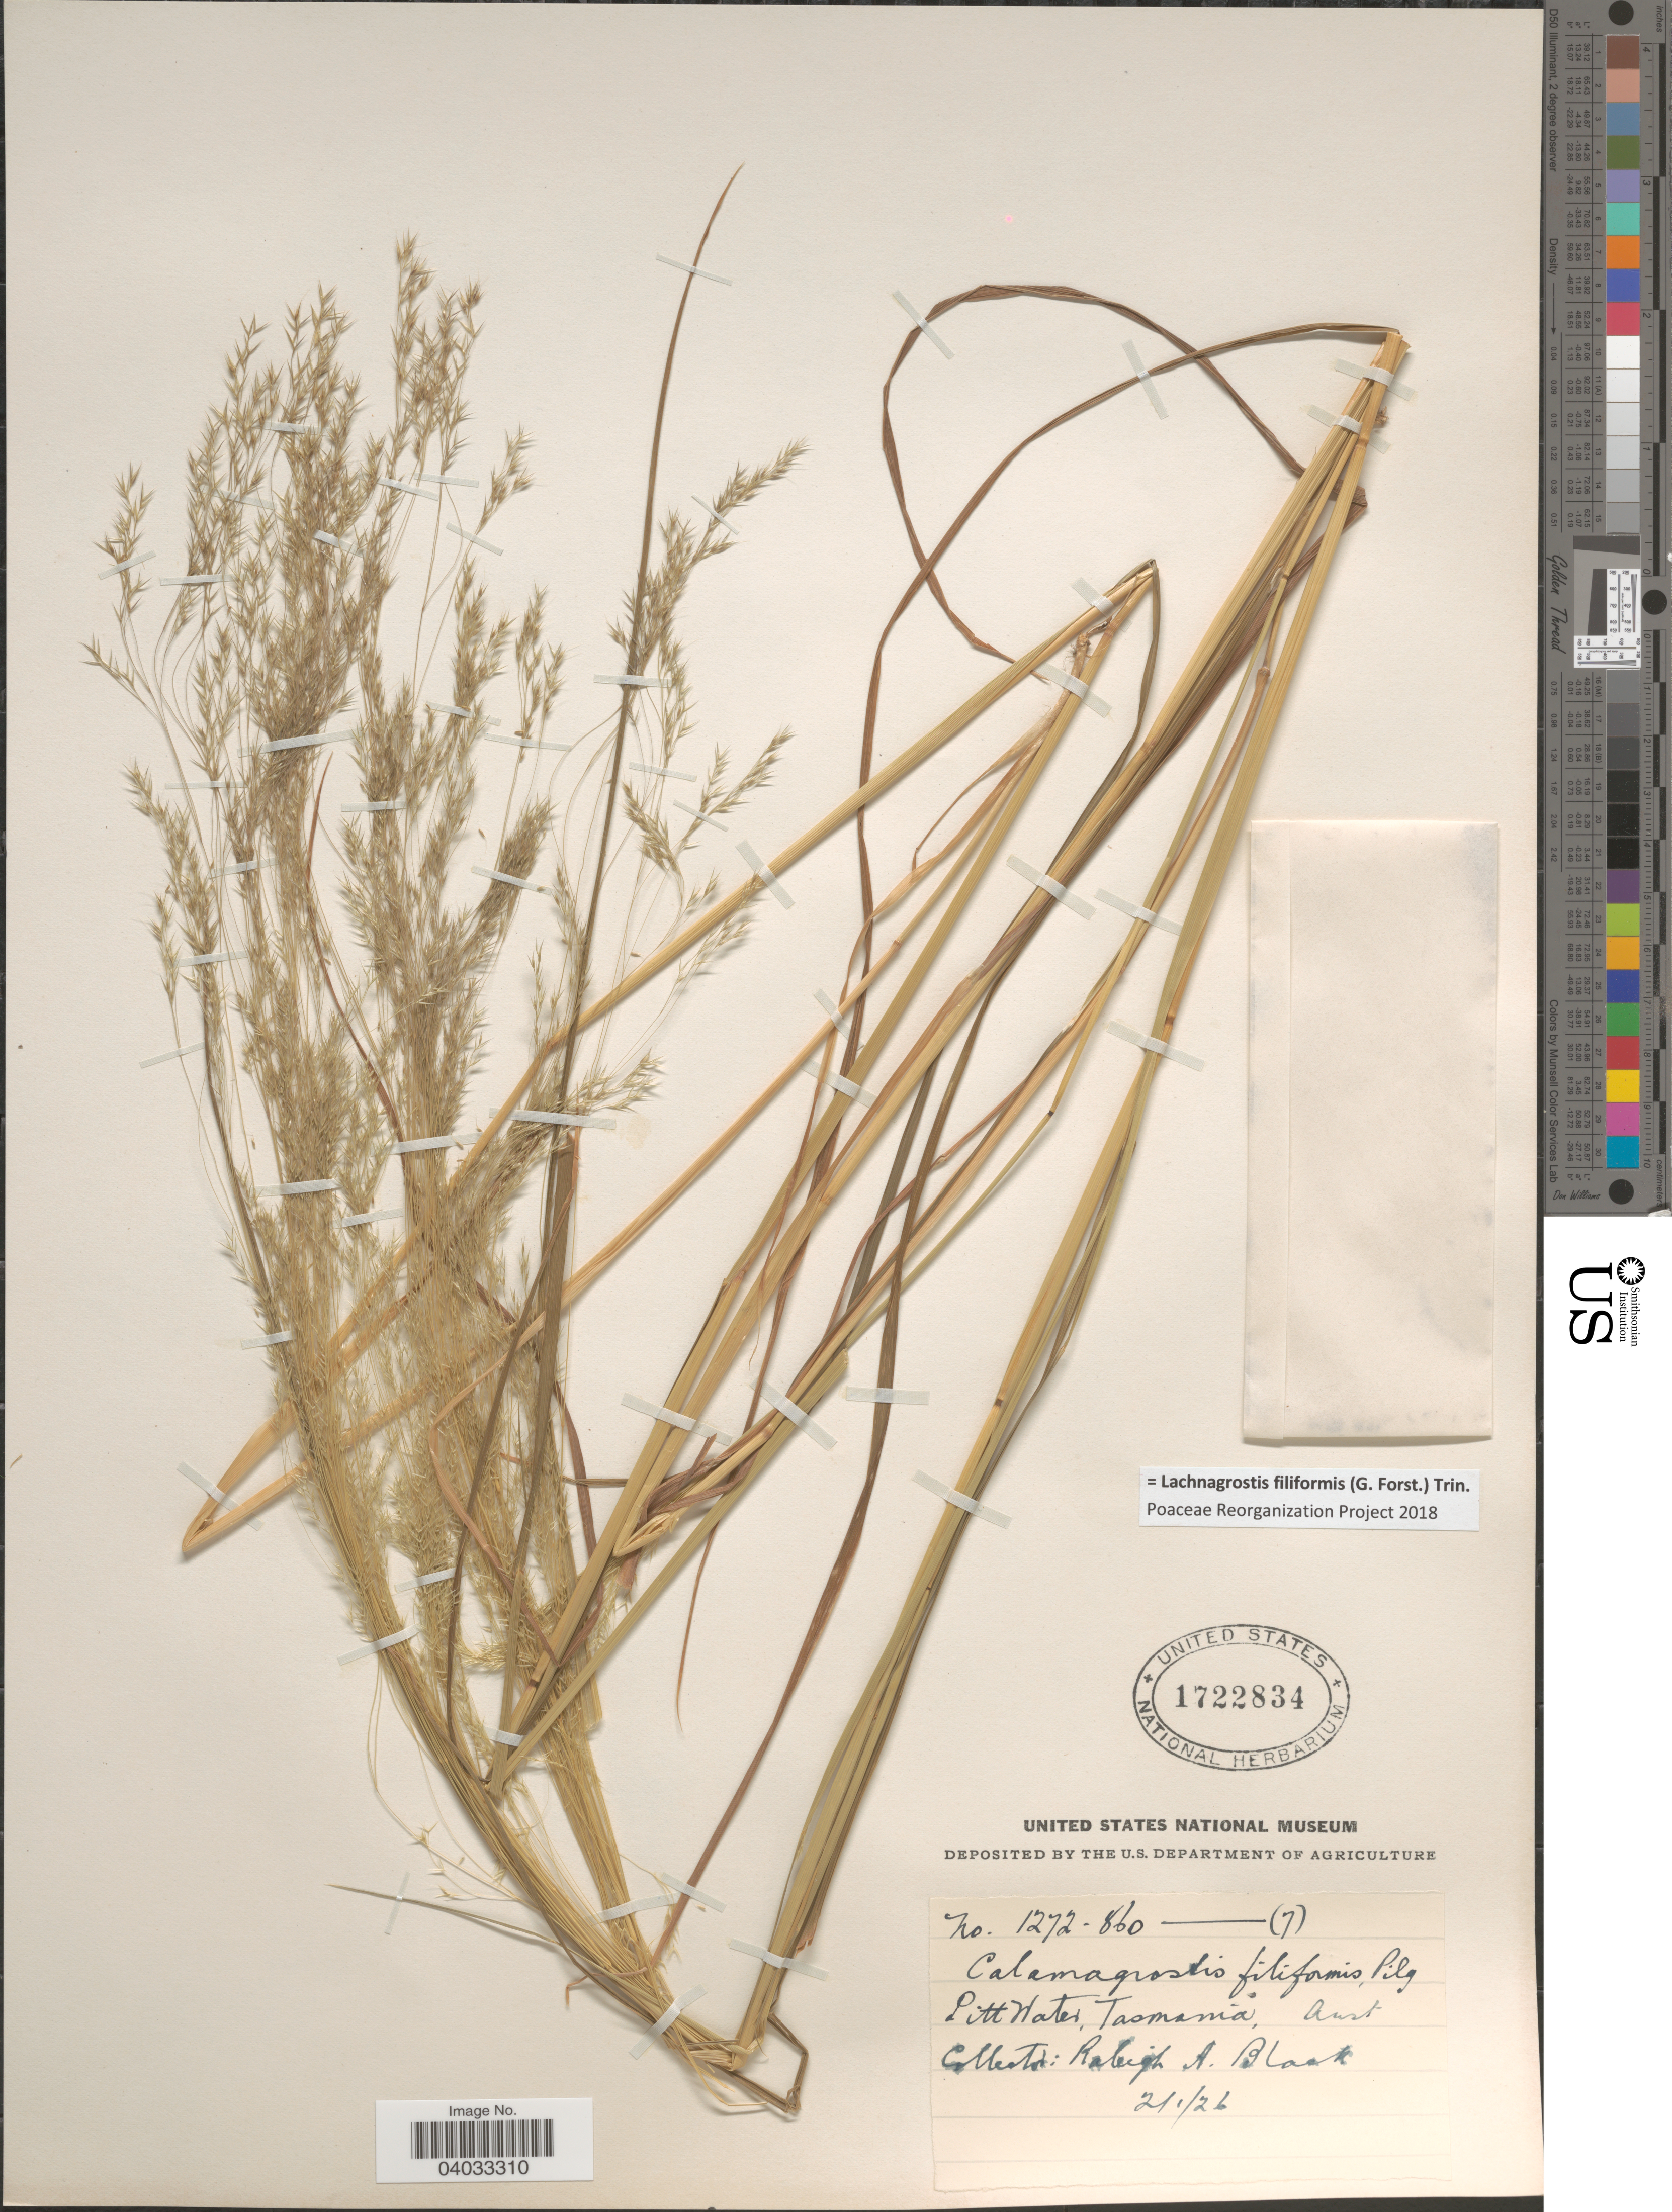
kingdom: Plantae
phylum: Tracheophyta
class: Liliopsida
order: Poales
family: Poaceae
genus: Lachnagrostis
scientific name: Lachnagrostis filiformis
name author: (J.R. Forst.) Trin.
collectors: R. A. Black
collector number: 1272.860 (7)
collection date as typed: Transcribed d/m/y: 2/1/26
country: Australia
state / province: Tasmania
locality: Pitt Water.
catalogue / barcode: US 1722834